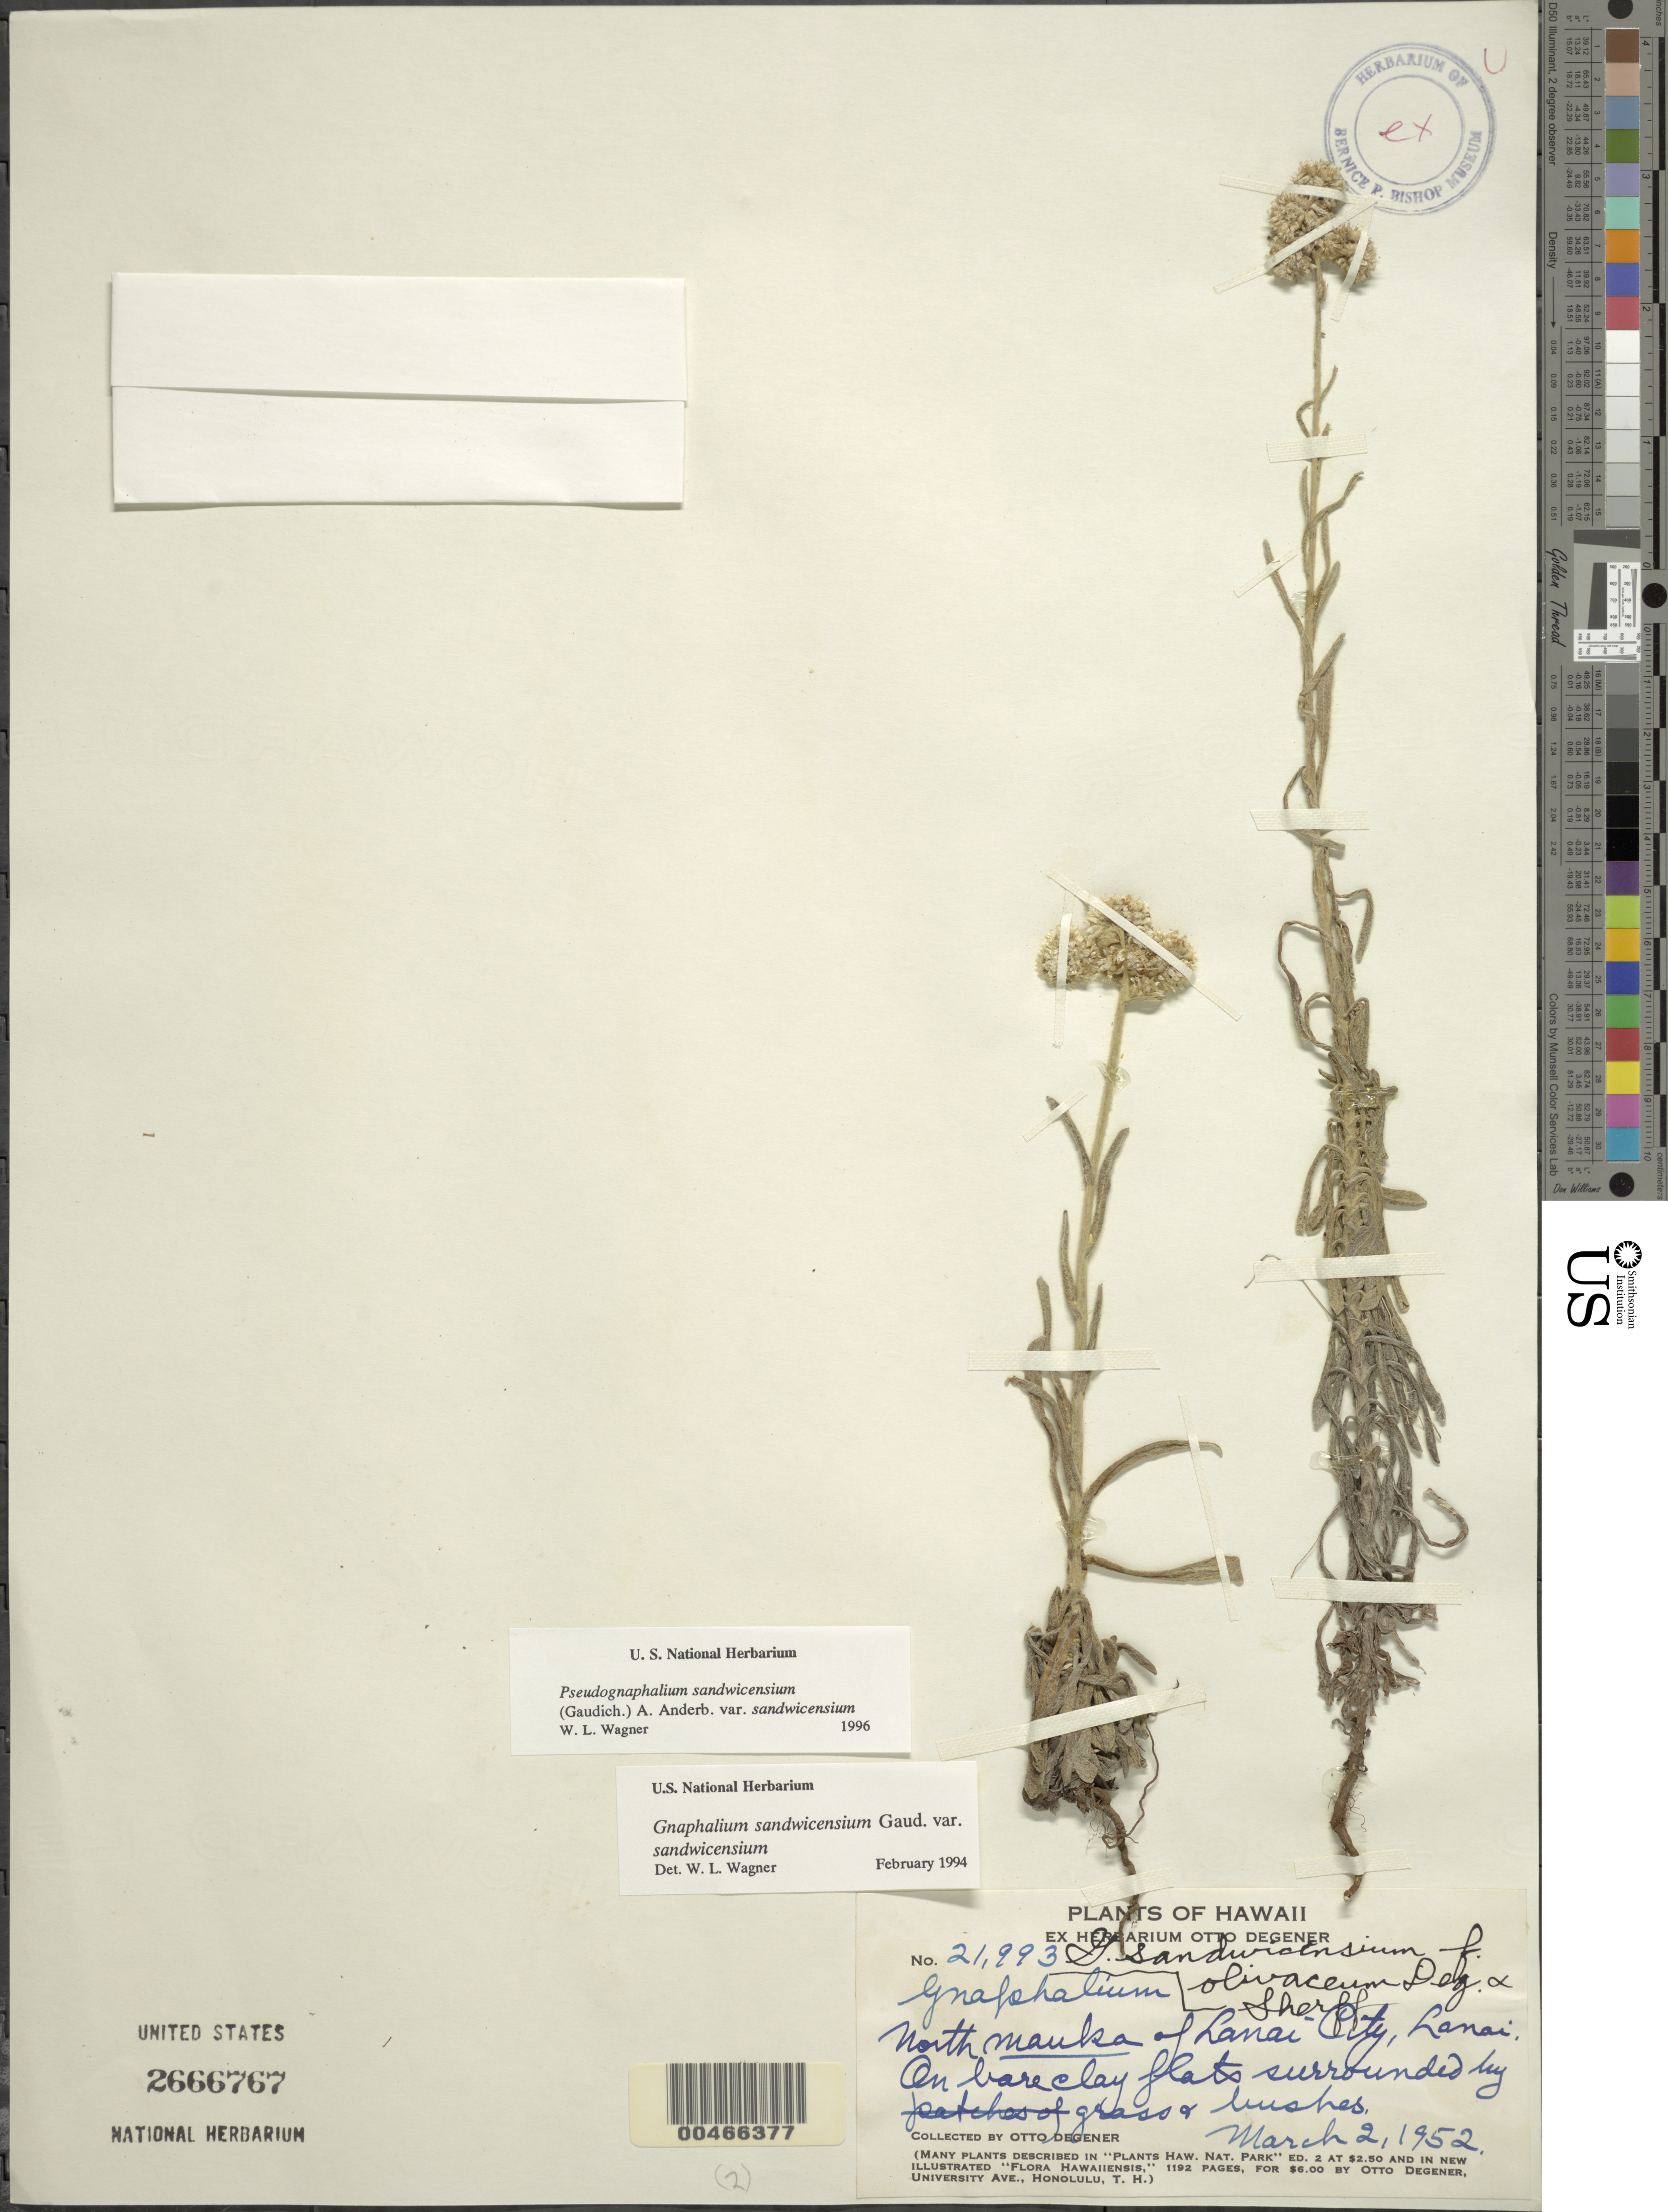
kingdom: Plantae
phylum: Tracheophyta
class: Magnoliopsida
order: Asterales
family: Asteraceae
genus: Pseudognaphalium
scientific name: Pseudognaphalium sandwicensium var. sandwicensium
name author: (Gaudich.) Anderb.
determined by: Wagner, W. L., (BOT), Smithsonian Institution - National Museum of Natural History (UNITED STATES)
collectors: O. Degener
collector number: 21993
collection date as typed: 2 Mar 1952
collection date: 1952-03-02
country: United States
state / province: Hawaii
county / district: Maui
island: Lana'i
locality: N mauka of Lanai City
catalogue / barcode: US 2666767